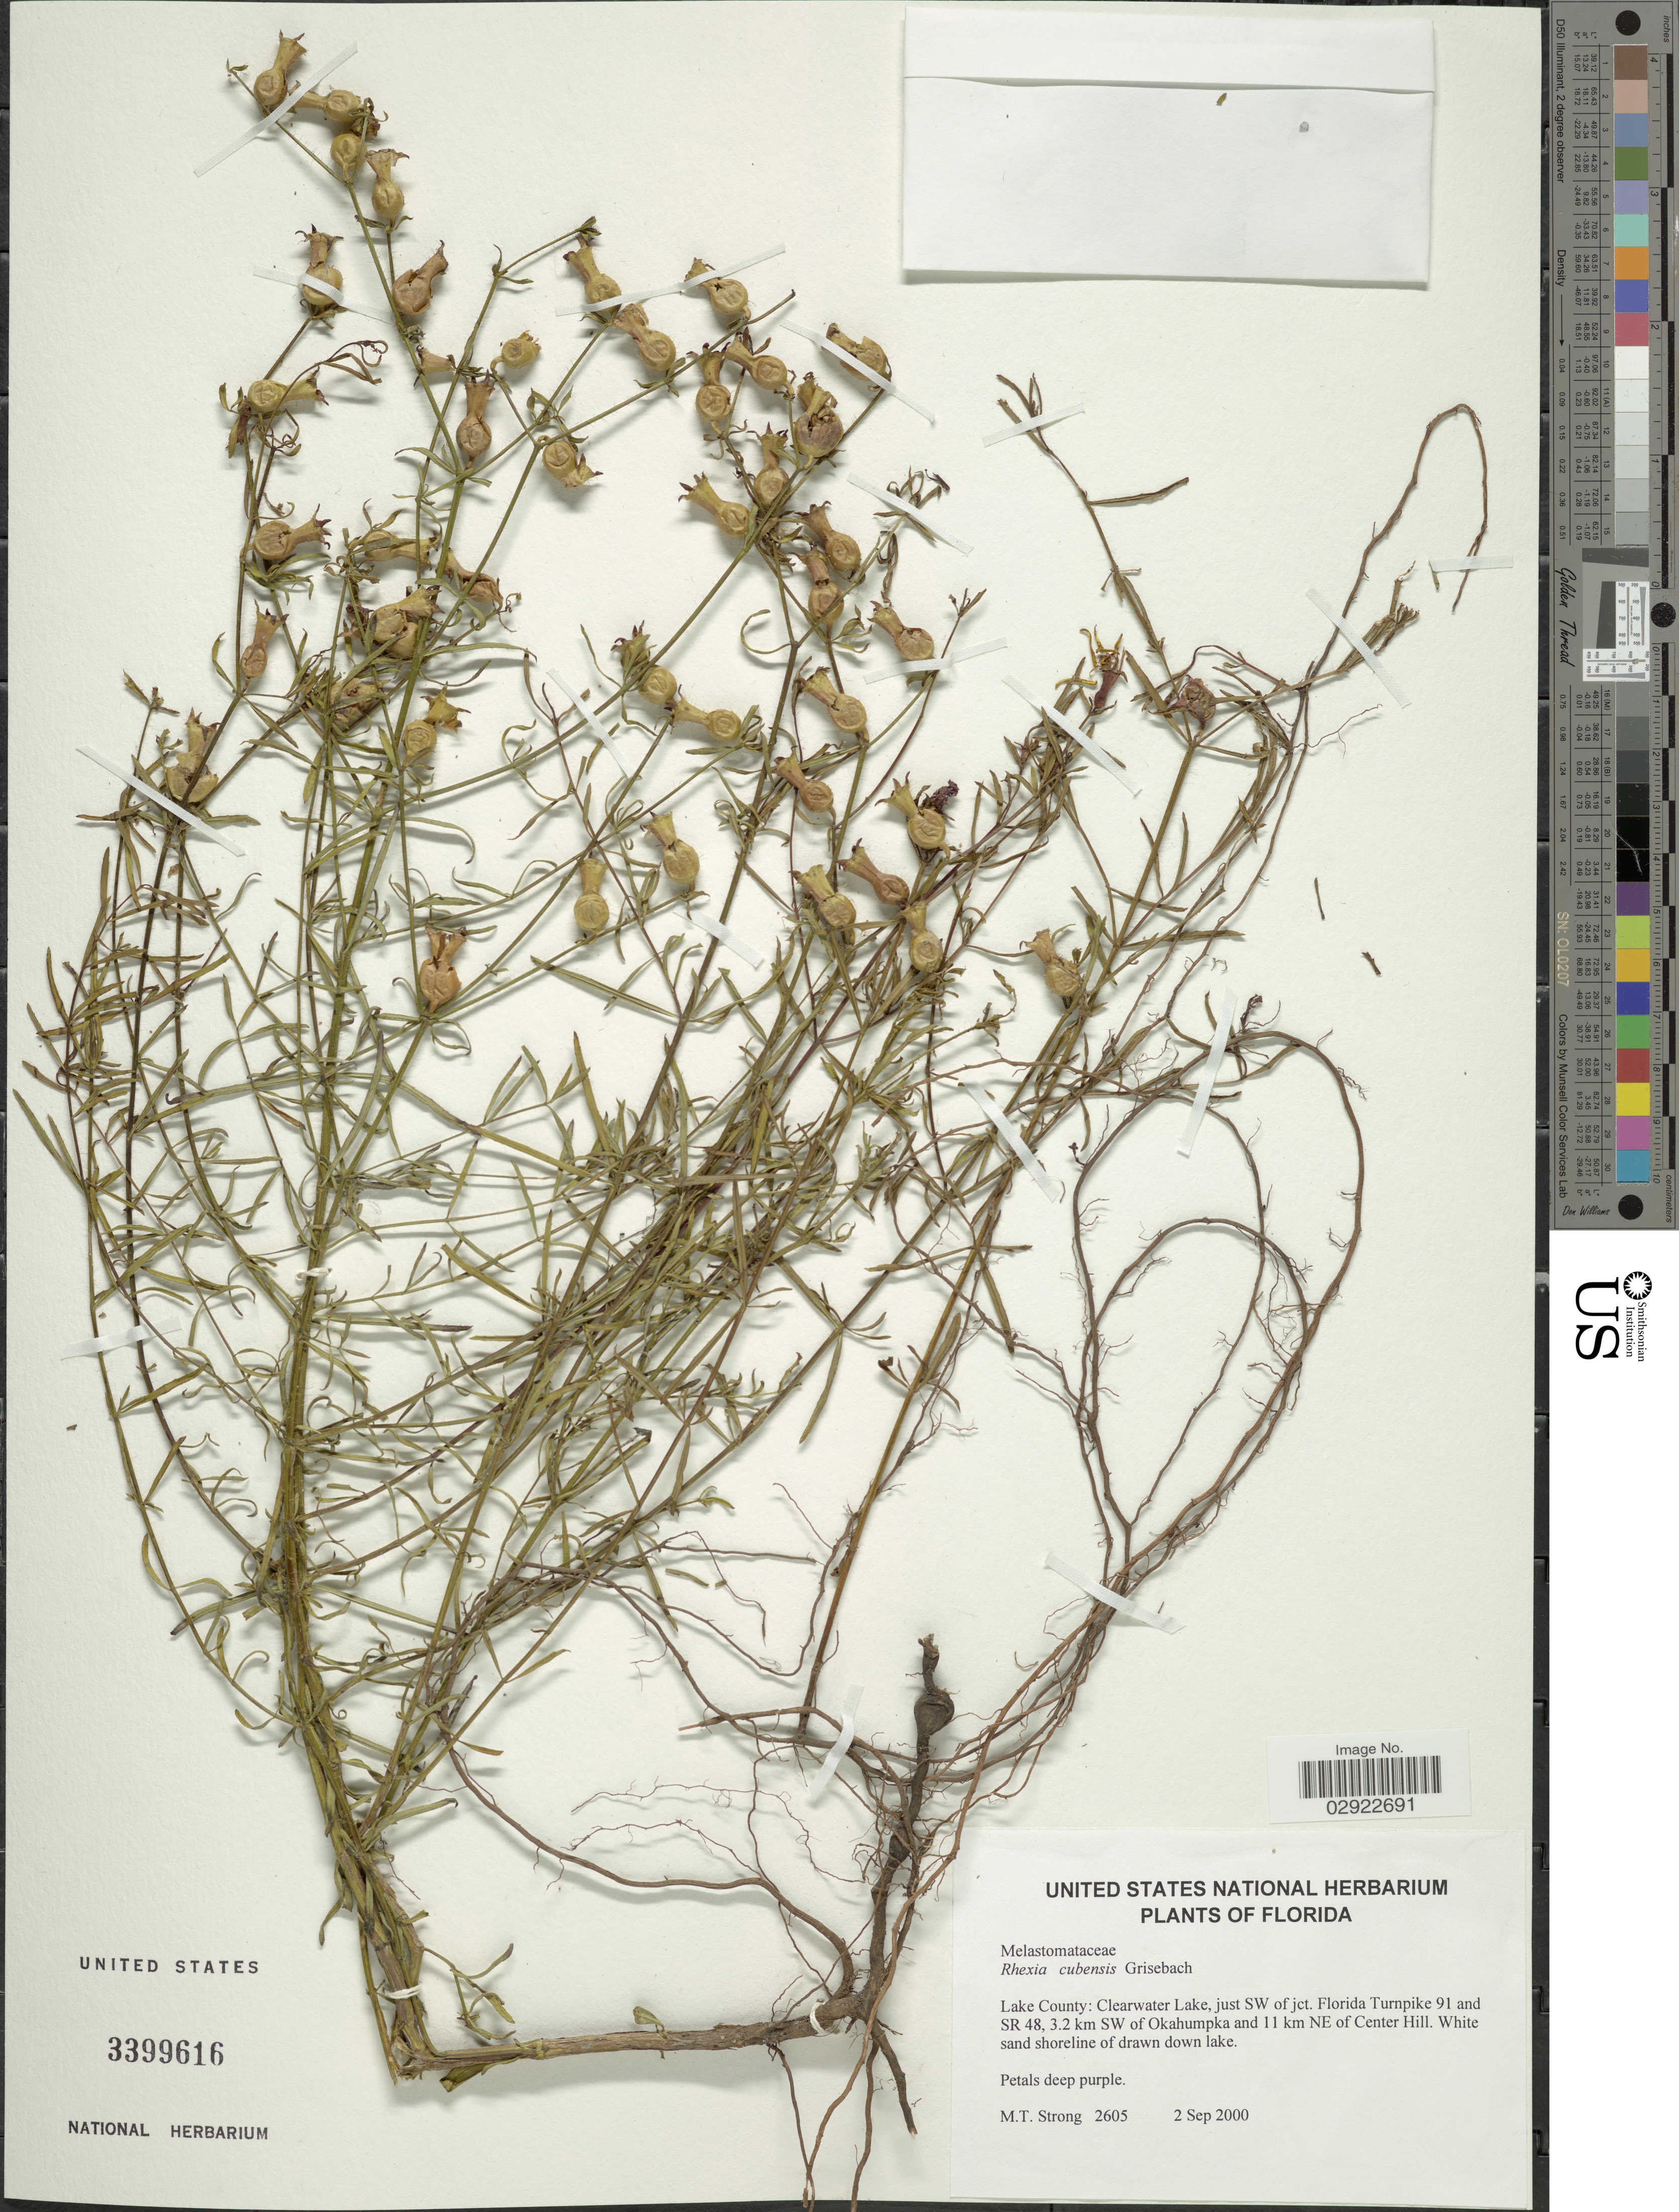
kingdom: Plantae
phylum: Tracheophyta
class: Magnoliopsida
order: Myrtales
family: Melastomataceae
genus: Rhexia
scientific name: Rhexia cubensis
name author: Griseb.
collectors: M. T. Strong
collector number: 2605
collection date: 2000-09-02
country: United States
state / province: Florida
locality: Lake County: Clearwater Lake, just SW of jct. Florida Turnpike 91 and SR 48, 3.2 km SW of Okahumpka and 11 km NE of Center Hill.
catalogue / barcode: US 3399616